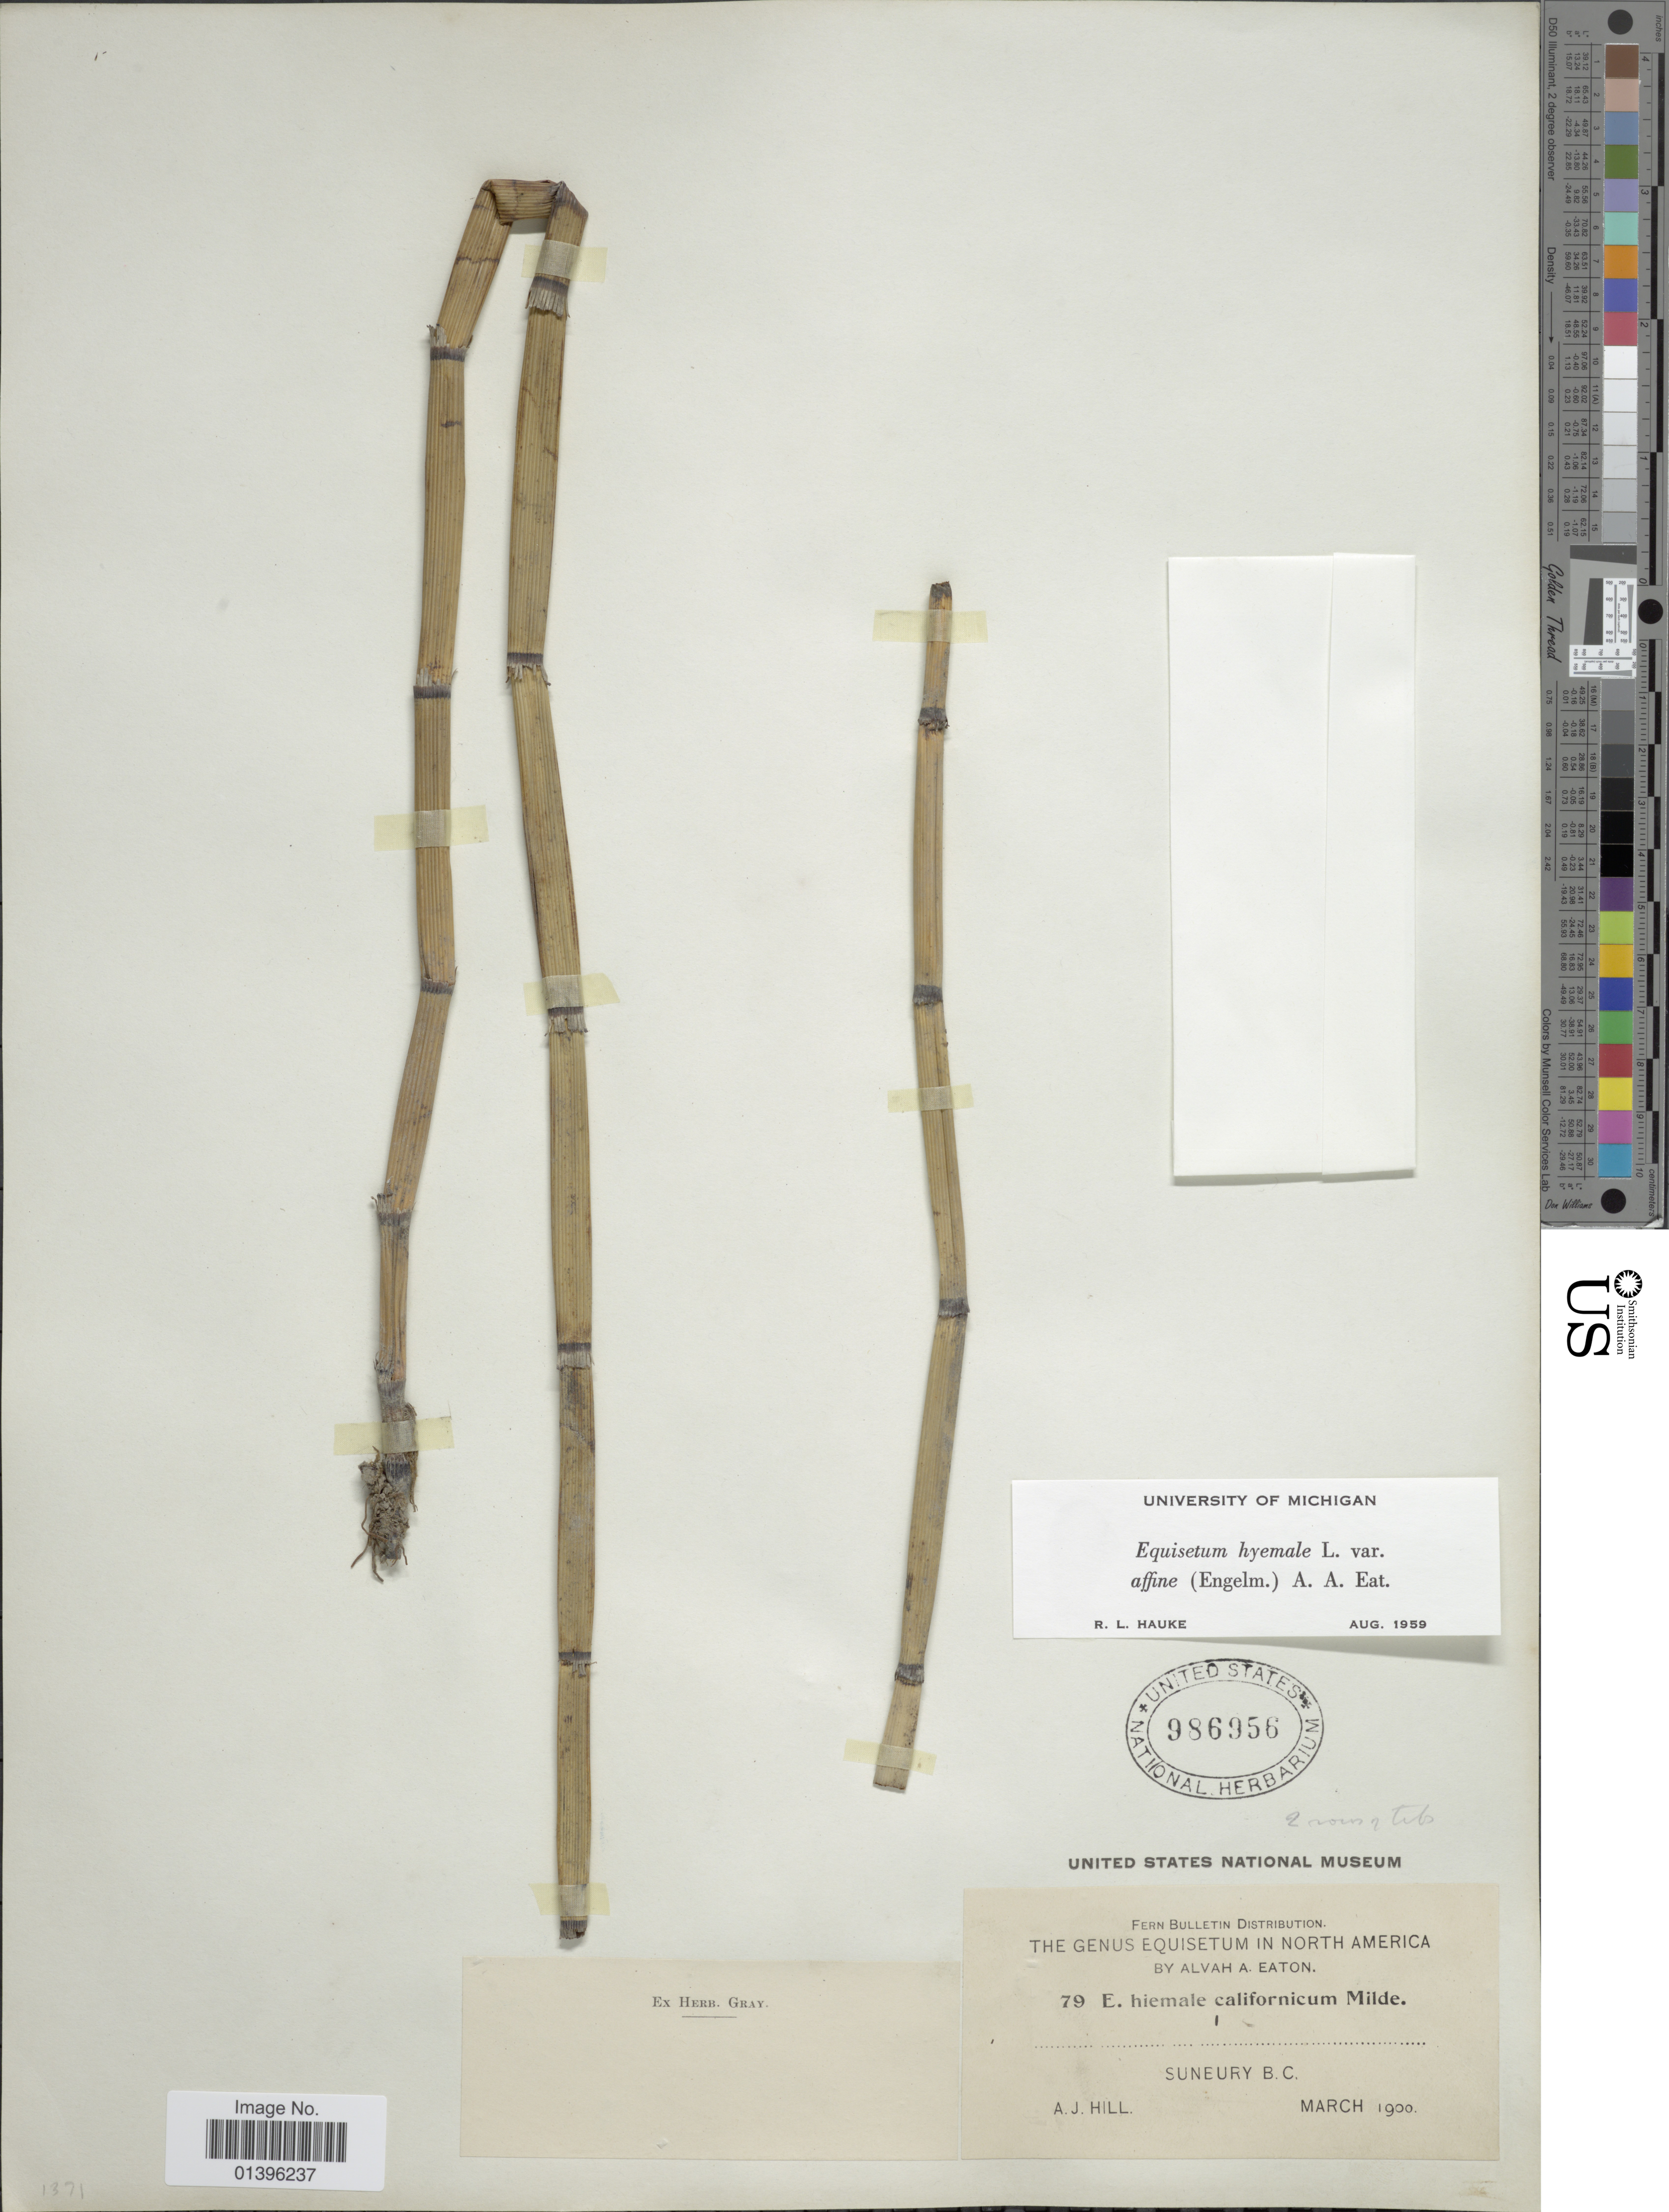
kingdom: Plantae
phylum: Tracheophyta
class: Polypodiopsida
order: Equisetales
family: Equisetaceae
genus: Equisetum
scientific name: Equisetum hyemale var. affine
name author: (Engelm.) A.A. Eaton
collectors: A. Hill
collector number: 79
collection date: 1900-03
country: Canada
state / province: British Columbia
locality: Suneury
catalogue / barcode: US 986956